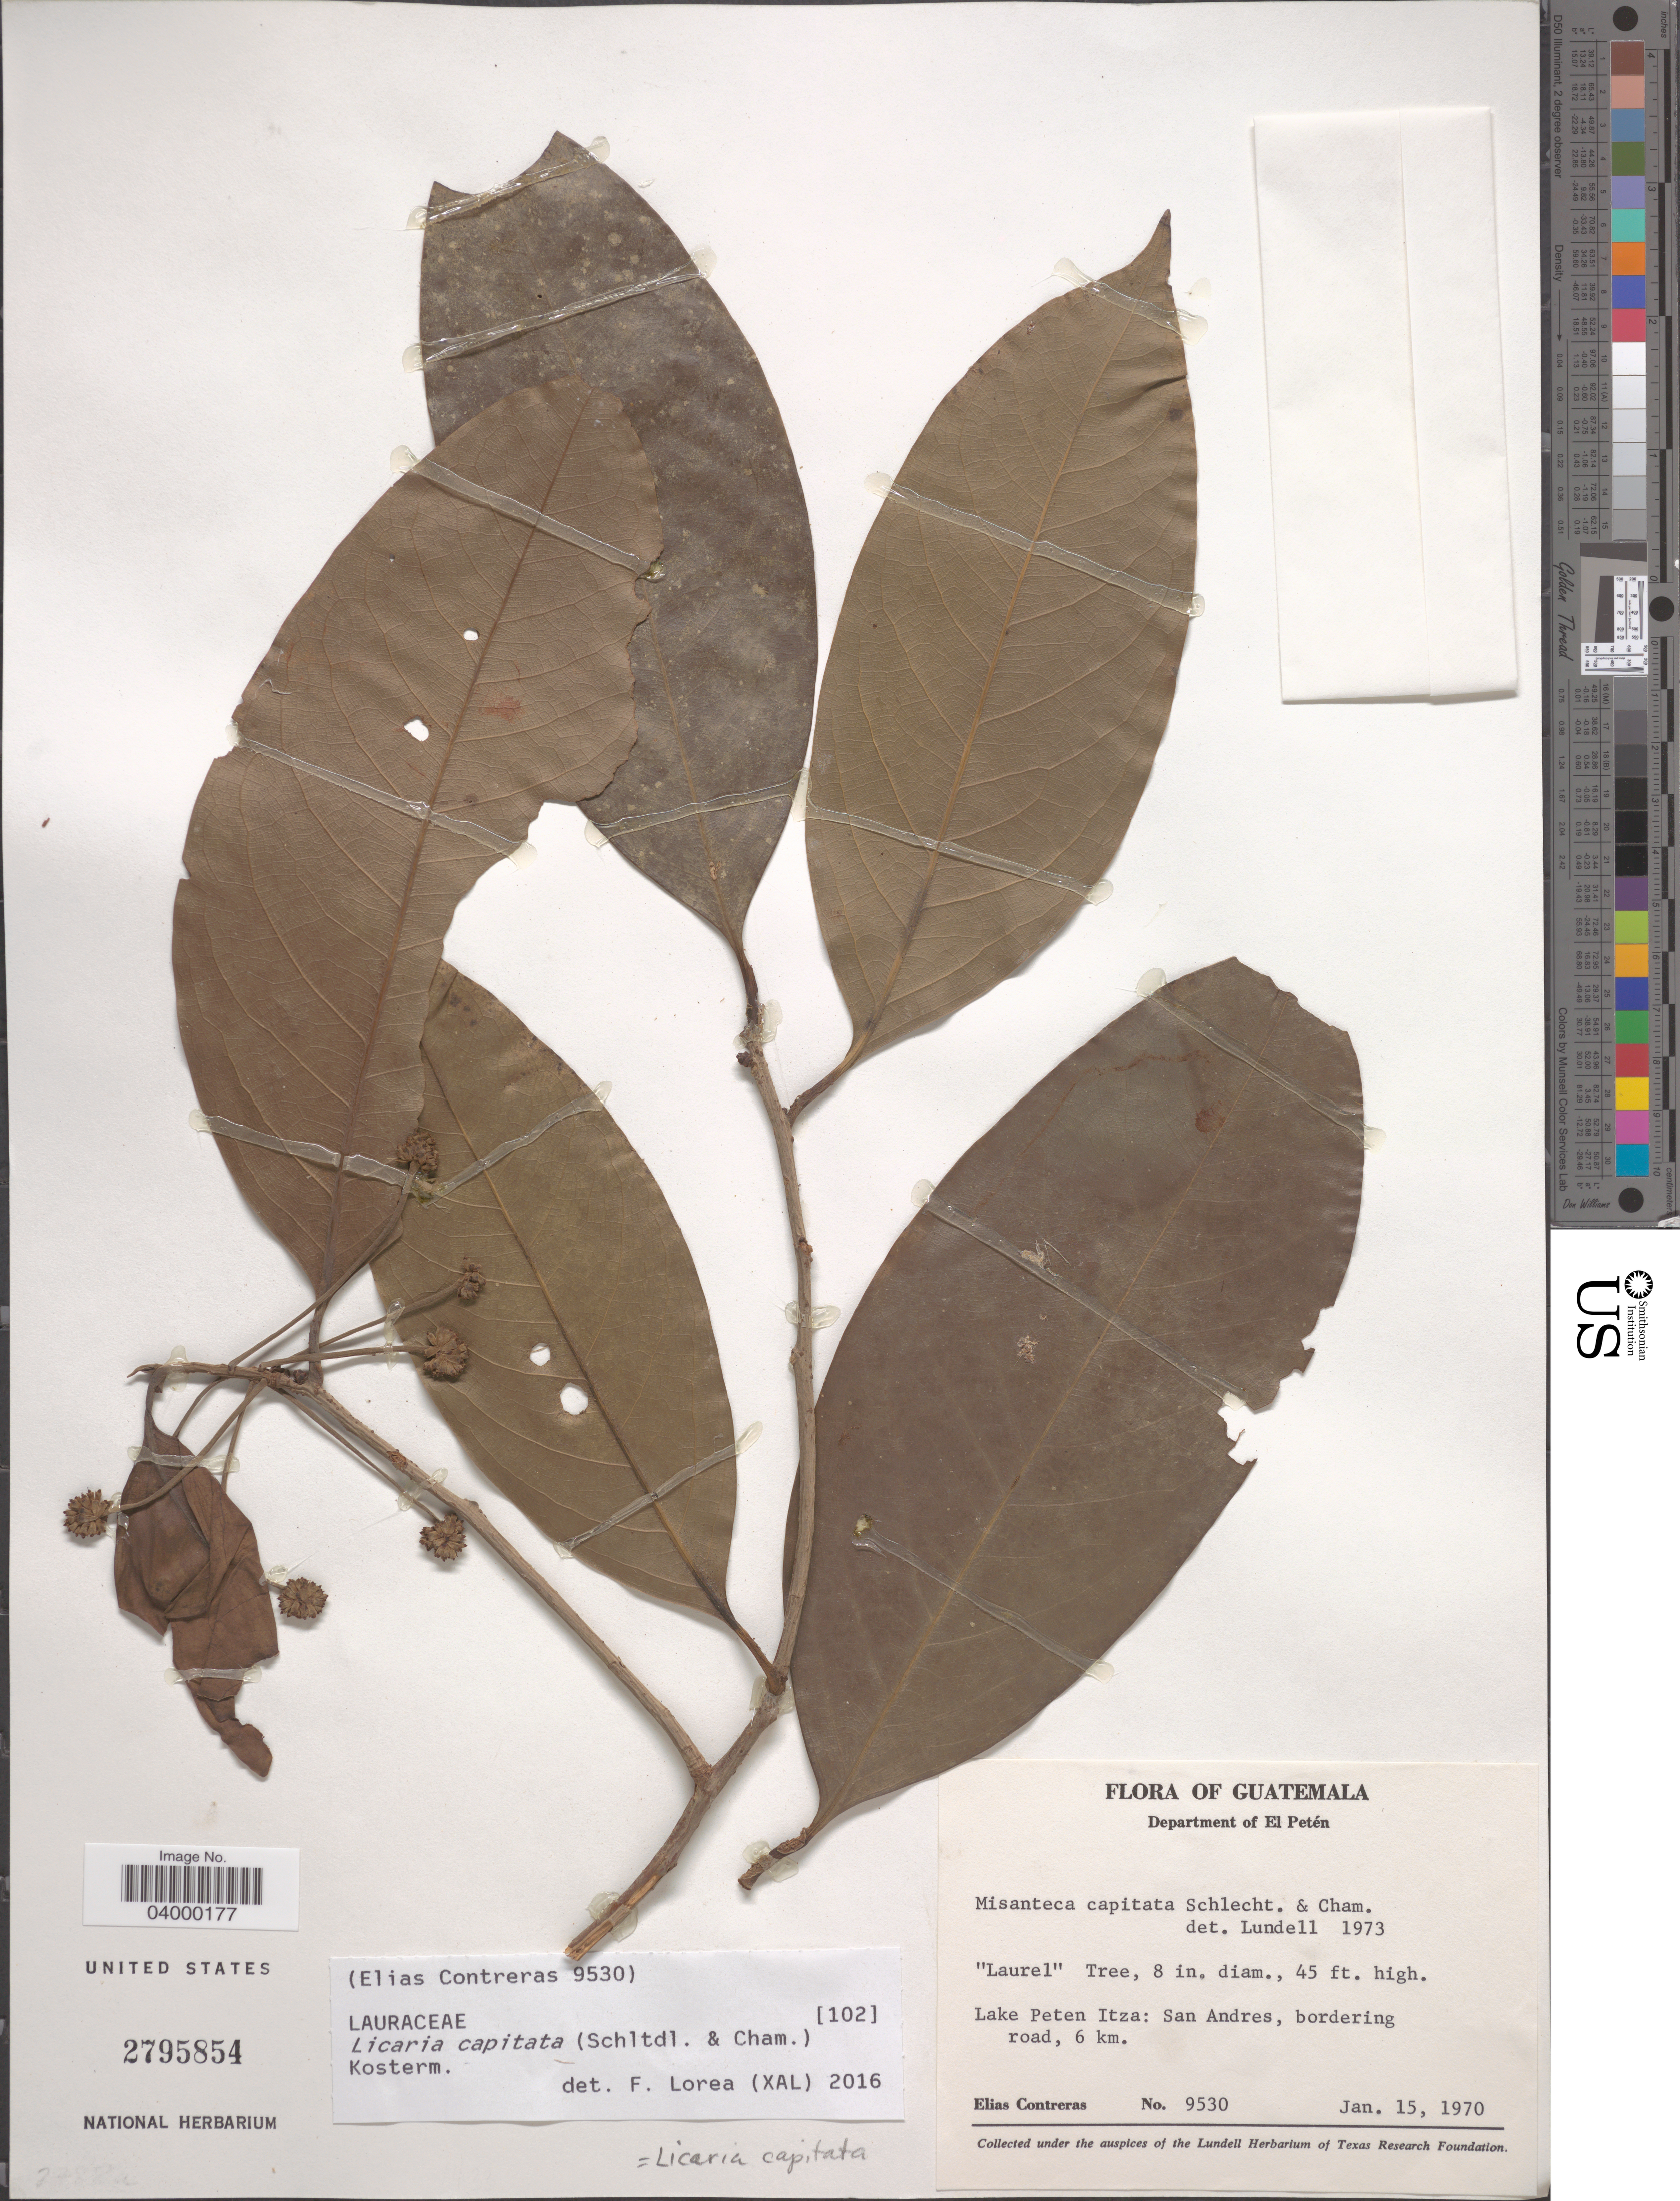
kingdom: Plantae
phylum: Tracheophyta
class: Magnoliopsida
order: Laurales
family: Lauraceae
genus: Licaria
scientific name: Licaria capitata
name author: (Schltdl. & Cham.) Kosterm.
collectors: E. Contreras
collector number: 9530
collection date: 1970-01-15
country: Guatemala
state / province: El Peten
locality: Department of El Petén. Lake Peten Itza: San Andres, bordering road, 6 km.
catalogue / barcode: US 2795854